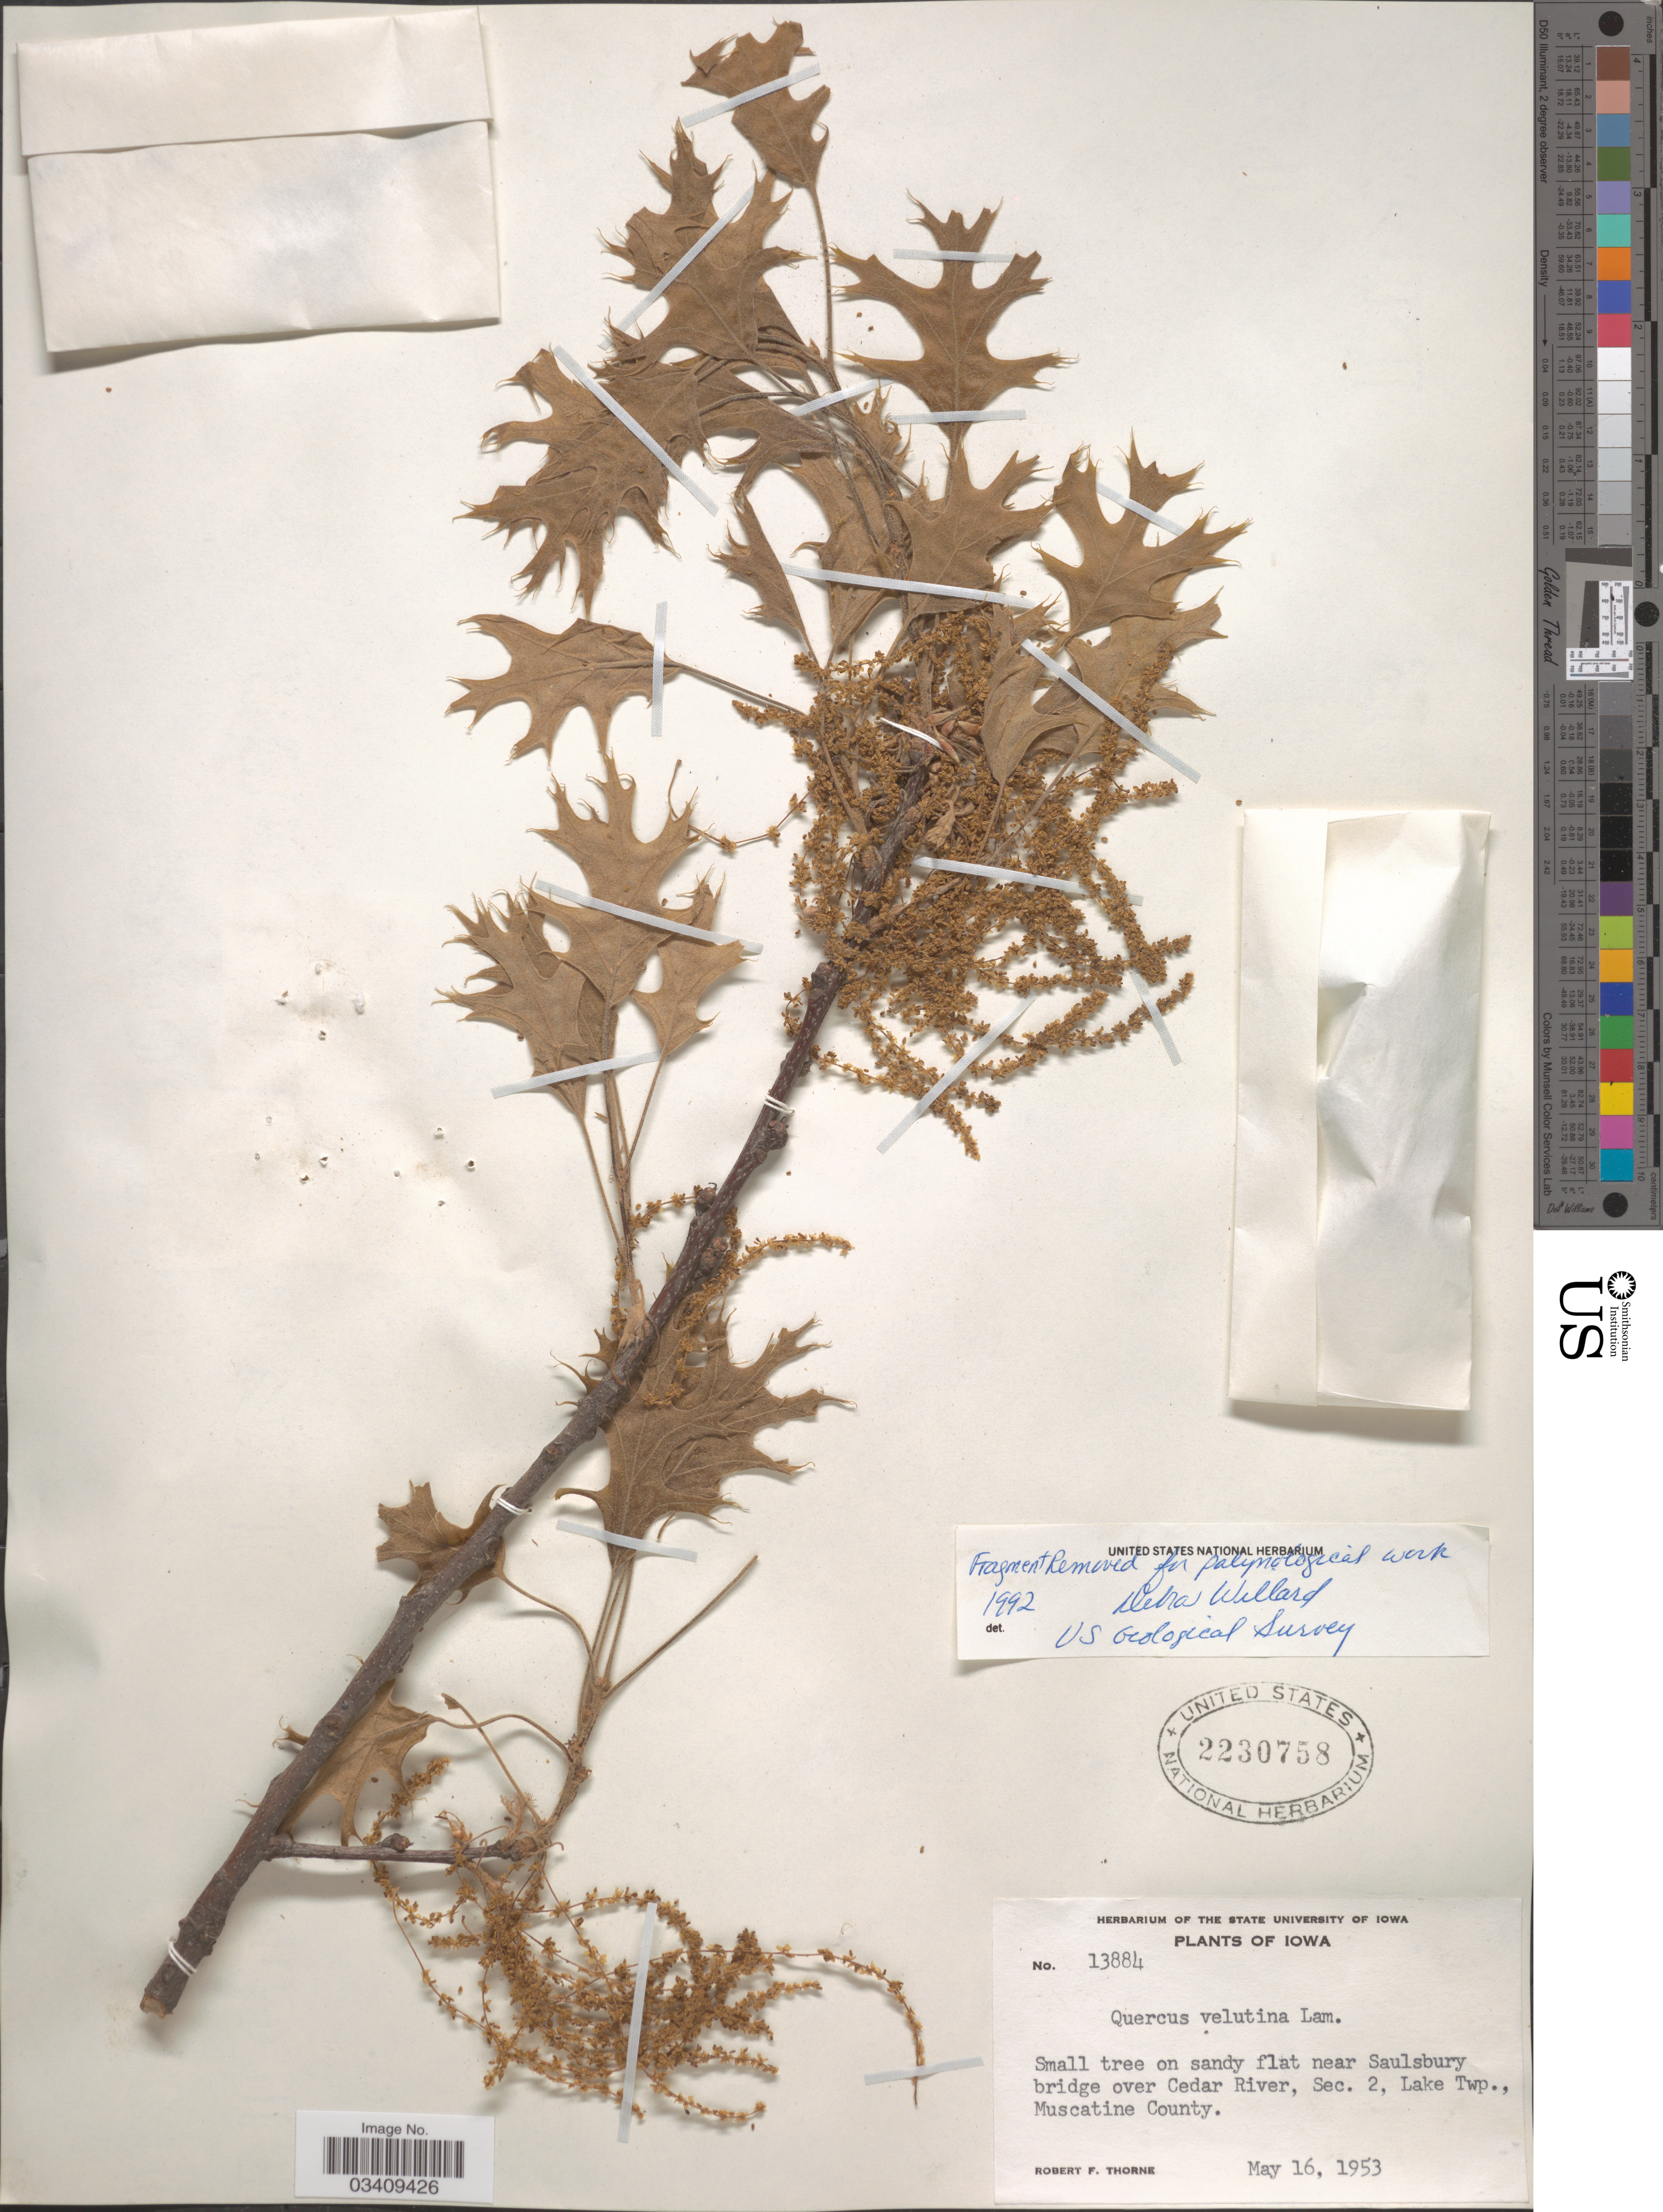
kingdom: Plantae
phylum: Tracheophyta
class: Magnoliopsida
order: Fagales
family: Fagaceae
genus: Quercus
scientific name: Quercus velutina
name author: Lam.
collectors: R. F. Thorne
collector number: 13884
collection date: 1953-05-16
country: United States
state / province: Iowa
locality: Small tree on sandy flat near Saulsbury bridge over Cedar River, Sec. 2, Lake Twp., Muscatine County.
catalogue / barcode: US 2230758